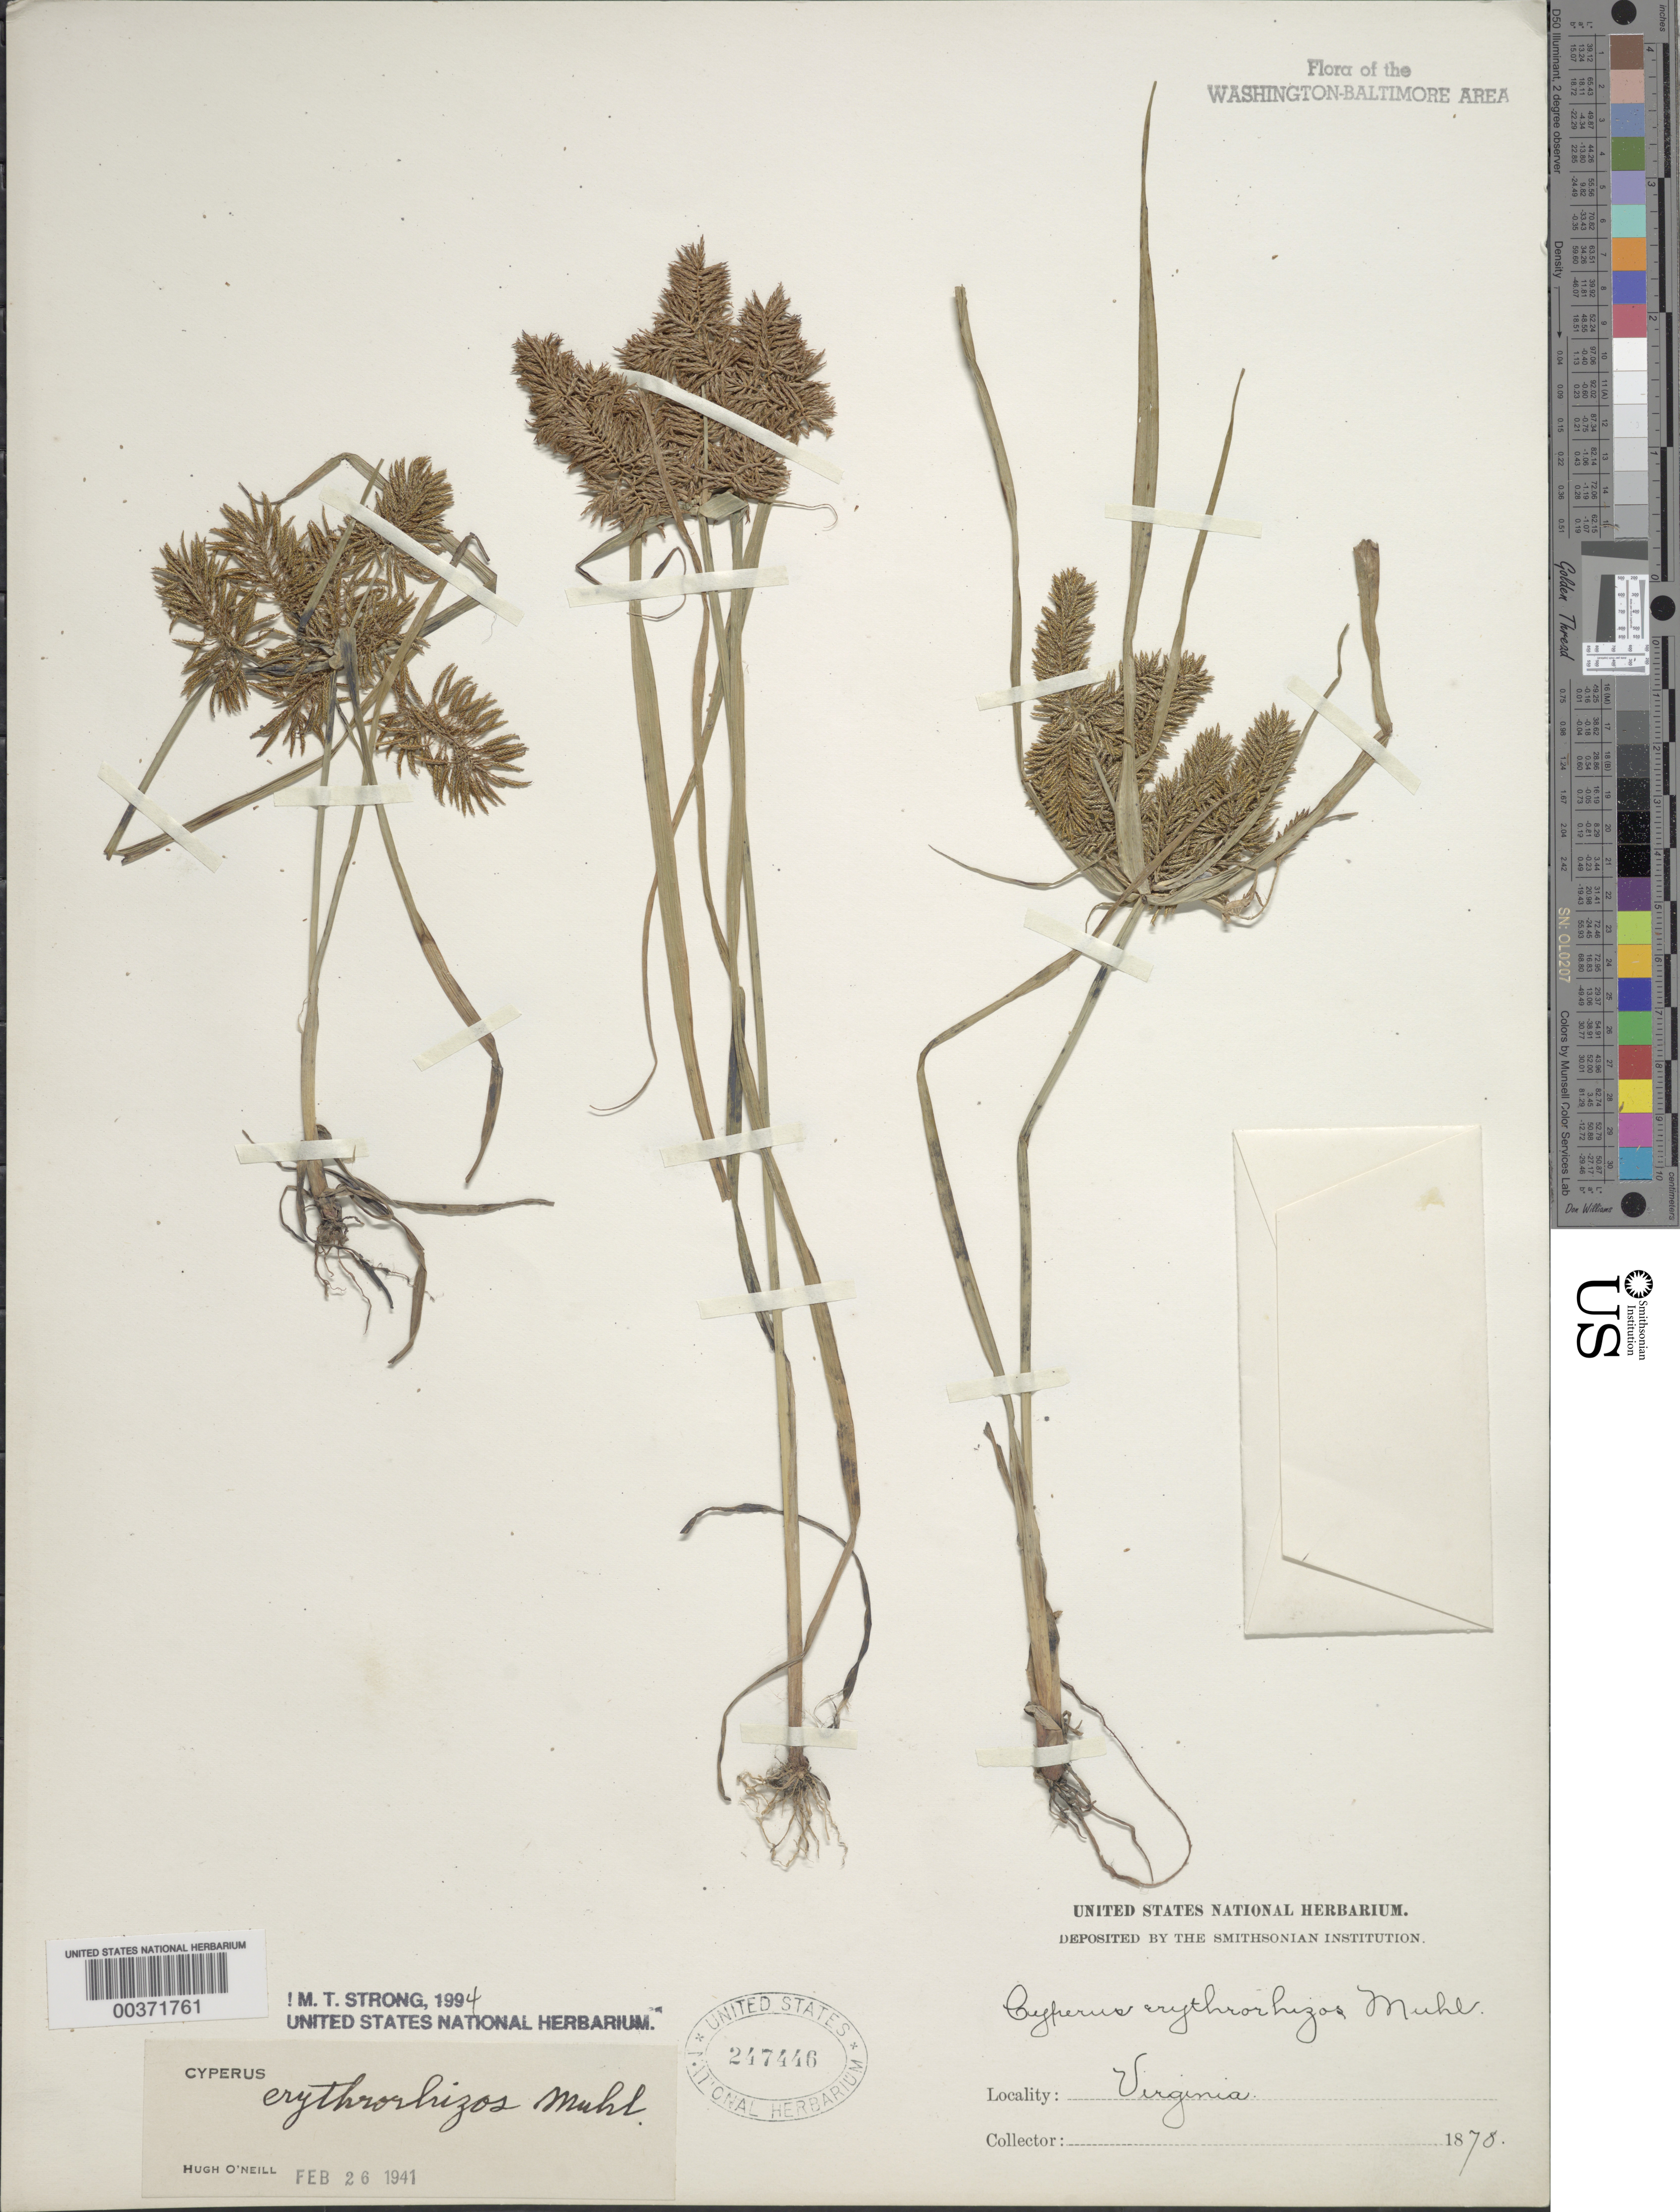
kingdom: Plantae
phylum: Tracheophyta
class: Liliopsida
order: Poales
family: Cyperaceae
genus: Cyperus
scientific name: Cyperus erythrorhizos Muhl.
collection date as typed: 1878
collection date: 1878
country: United States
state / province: Virginia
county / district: Fairfax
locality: West Falls Church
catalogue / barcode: US 247446